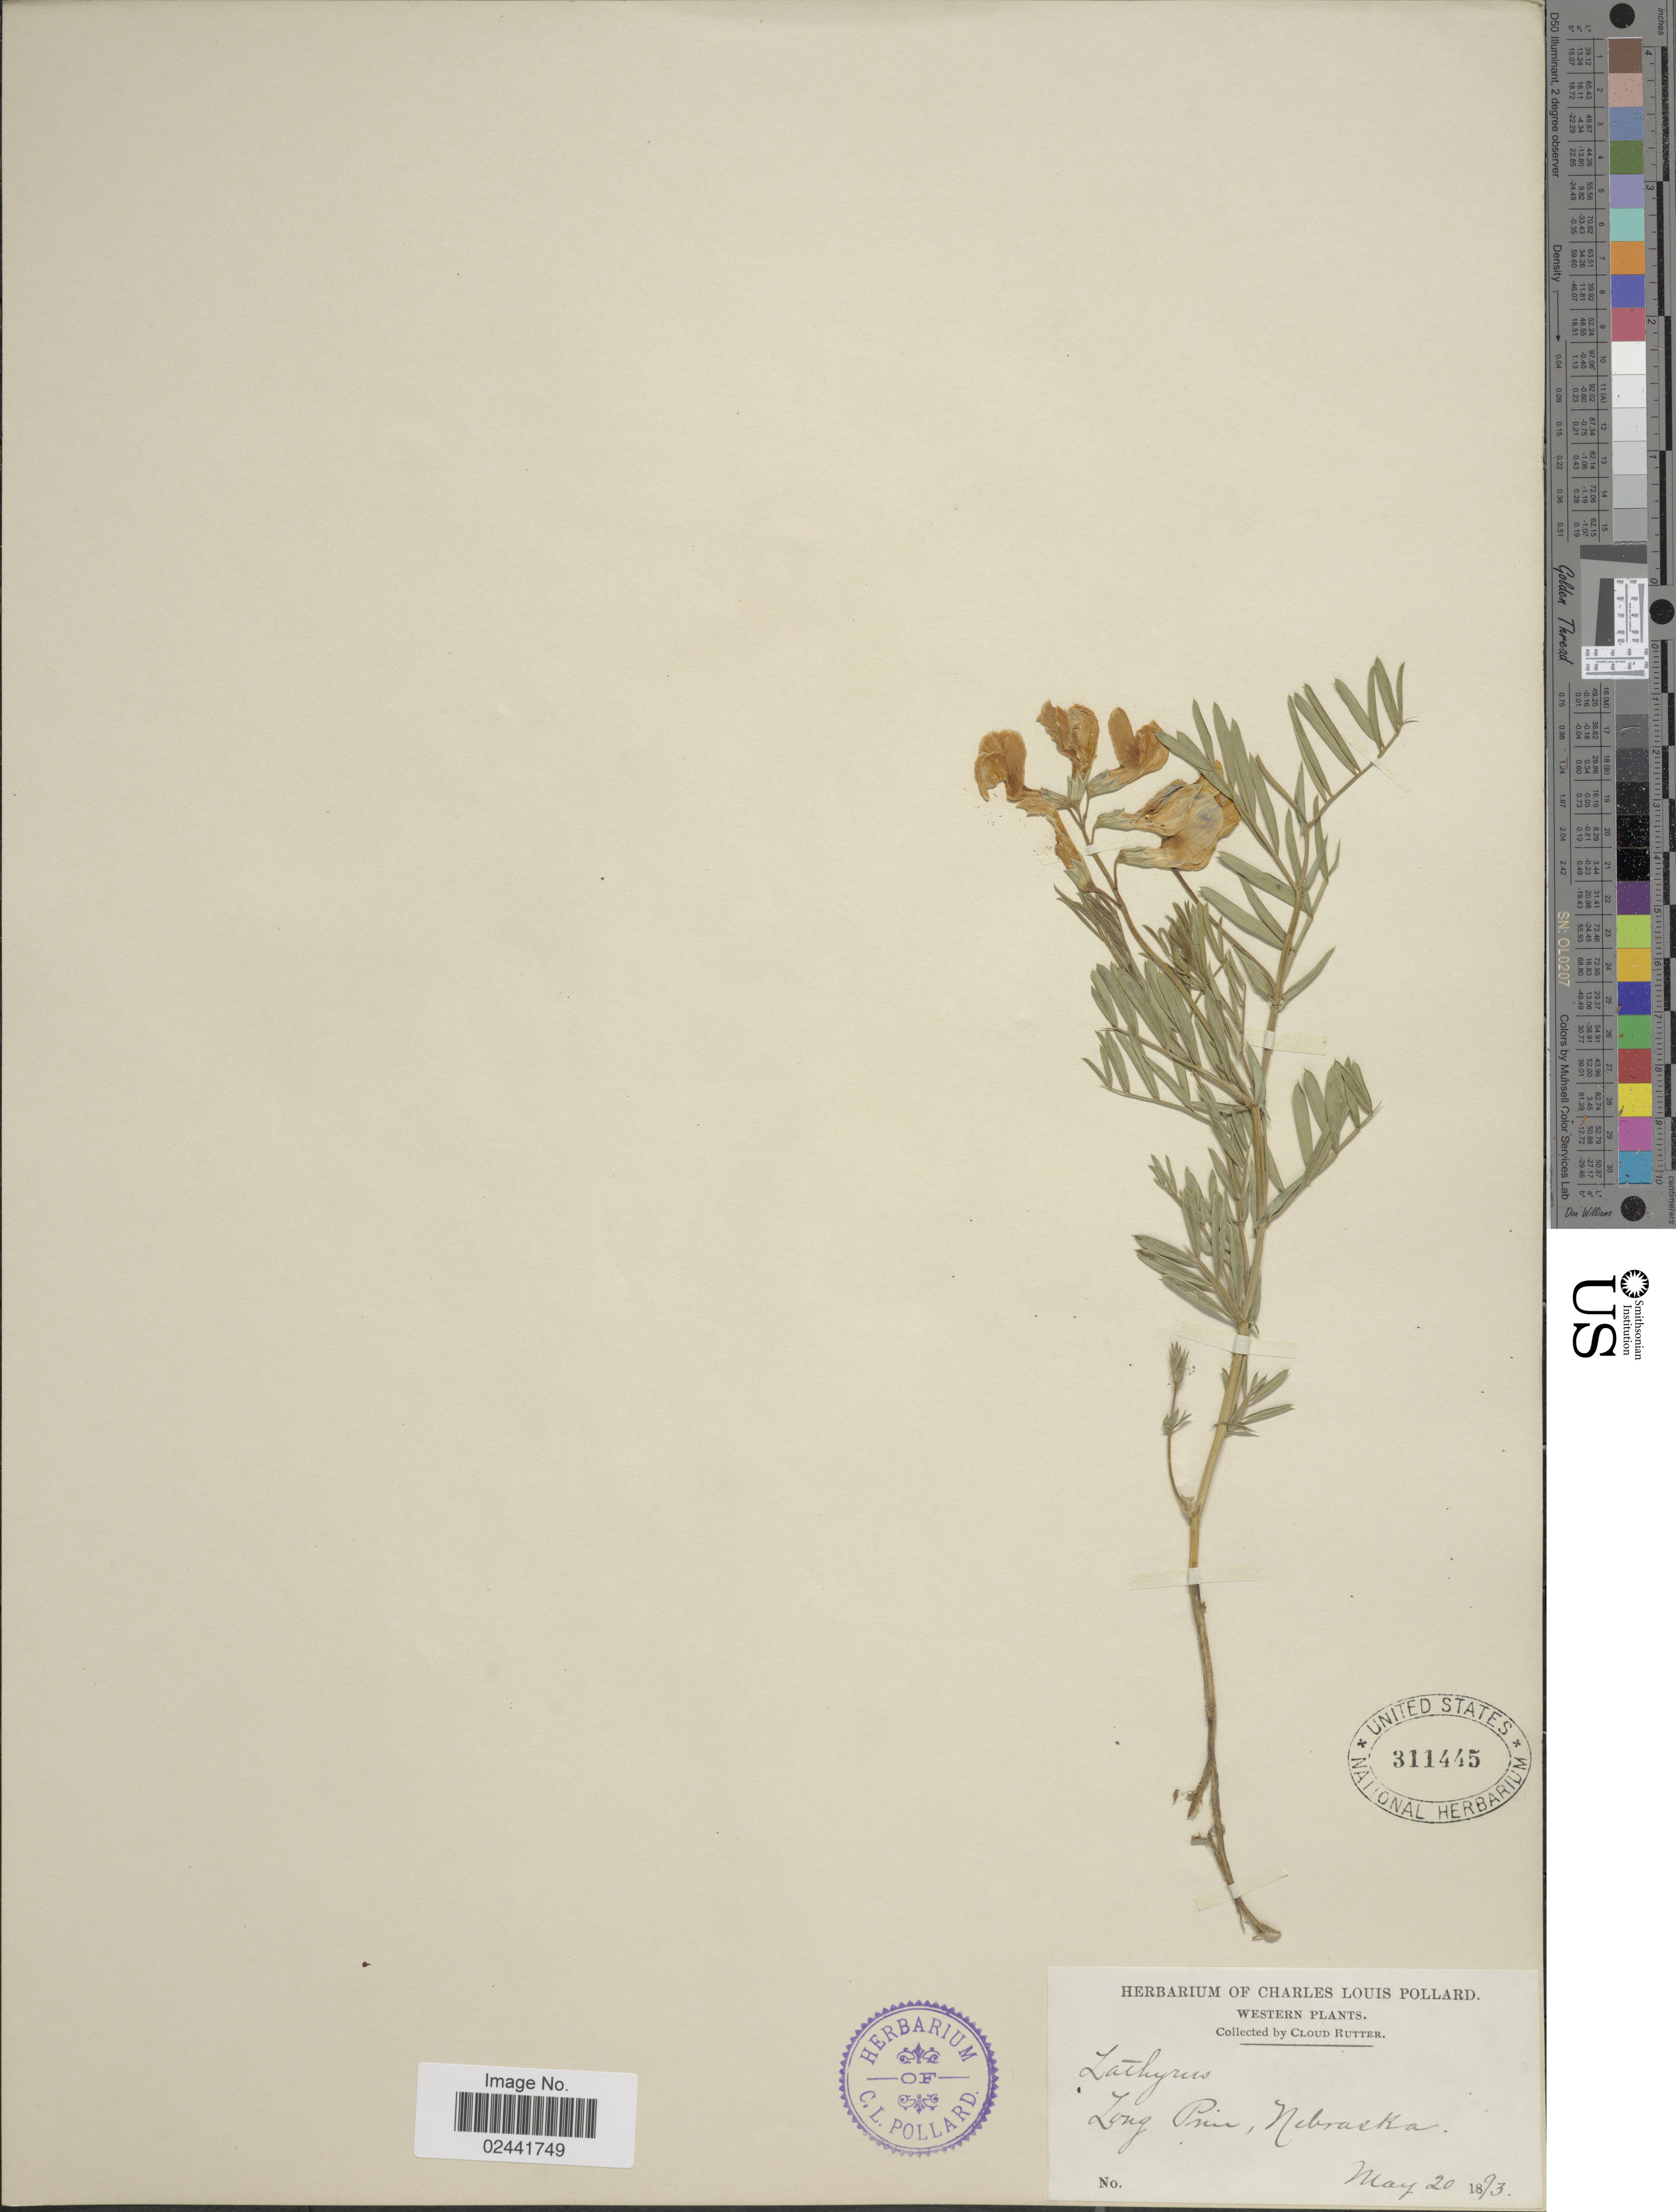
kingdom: Plantae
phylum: Tracheophyta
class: Magnoliopsida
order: Fabales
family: Fabaceae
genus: Lathyrus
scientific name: Lathyrus stipulaceus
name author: (Pursh) Butters & H. St. John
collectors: C. Rutter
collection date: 1893-05-20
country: United States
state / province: Nebraska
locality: Long Pine. Western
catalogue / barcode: US 311445